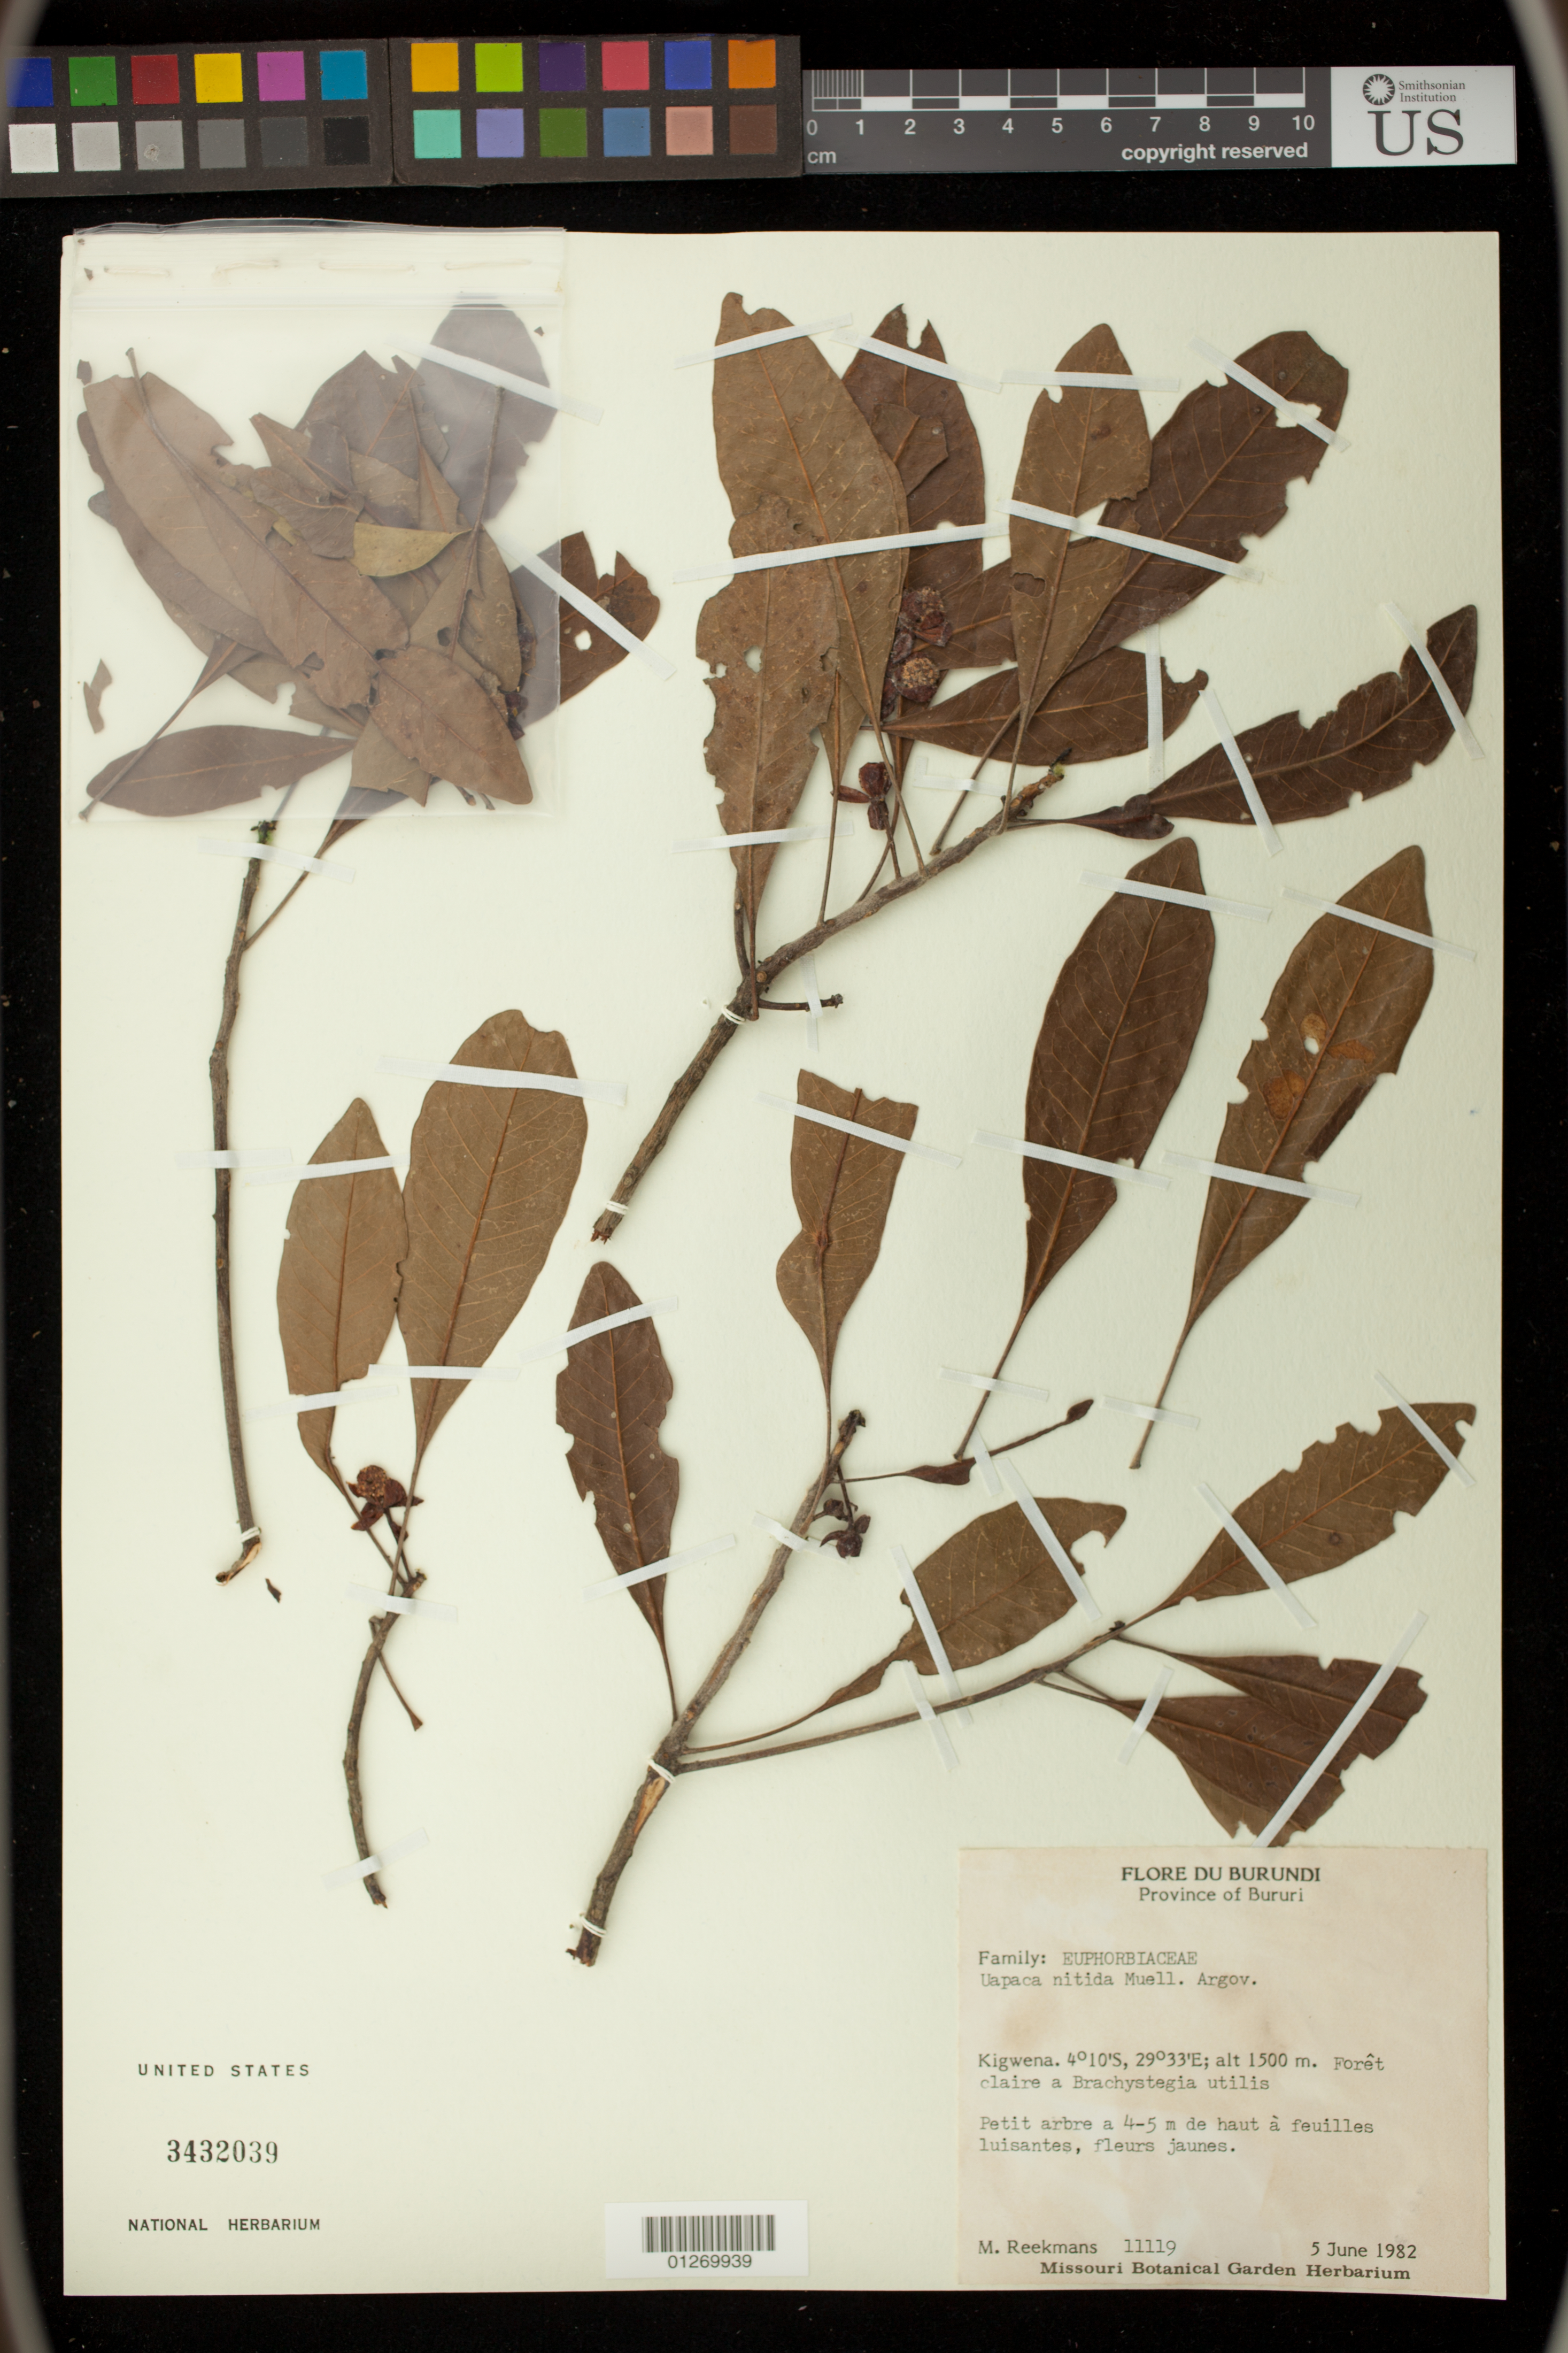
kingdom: Plantae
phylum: Tracheophyta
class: Magnoliopsida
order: Malpighiales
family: Phyllanthaceae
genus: Uapaca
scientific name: Uapaca nitida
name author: Müll. Arg.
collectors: M. Reekmans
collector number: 11119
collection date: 1982-06-05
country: Burundi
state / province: Bururi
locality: Kigwena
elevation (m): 1500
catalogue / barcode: US 3432039